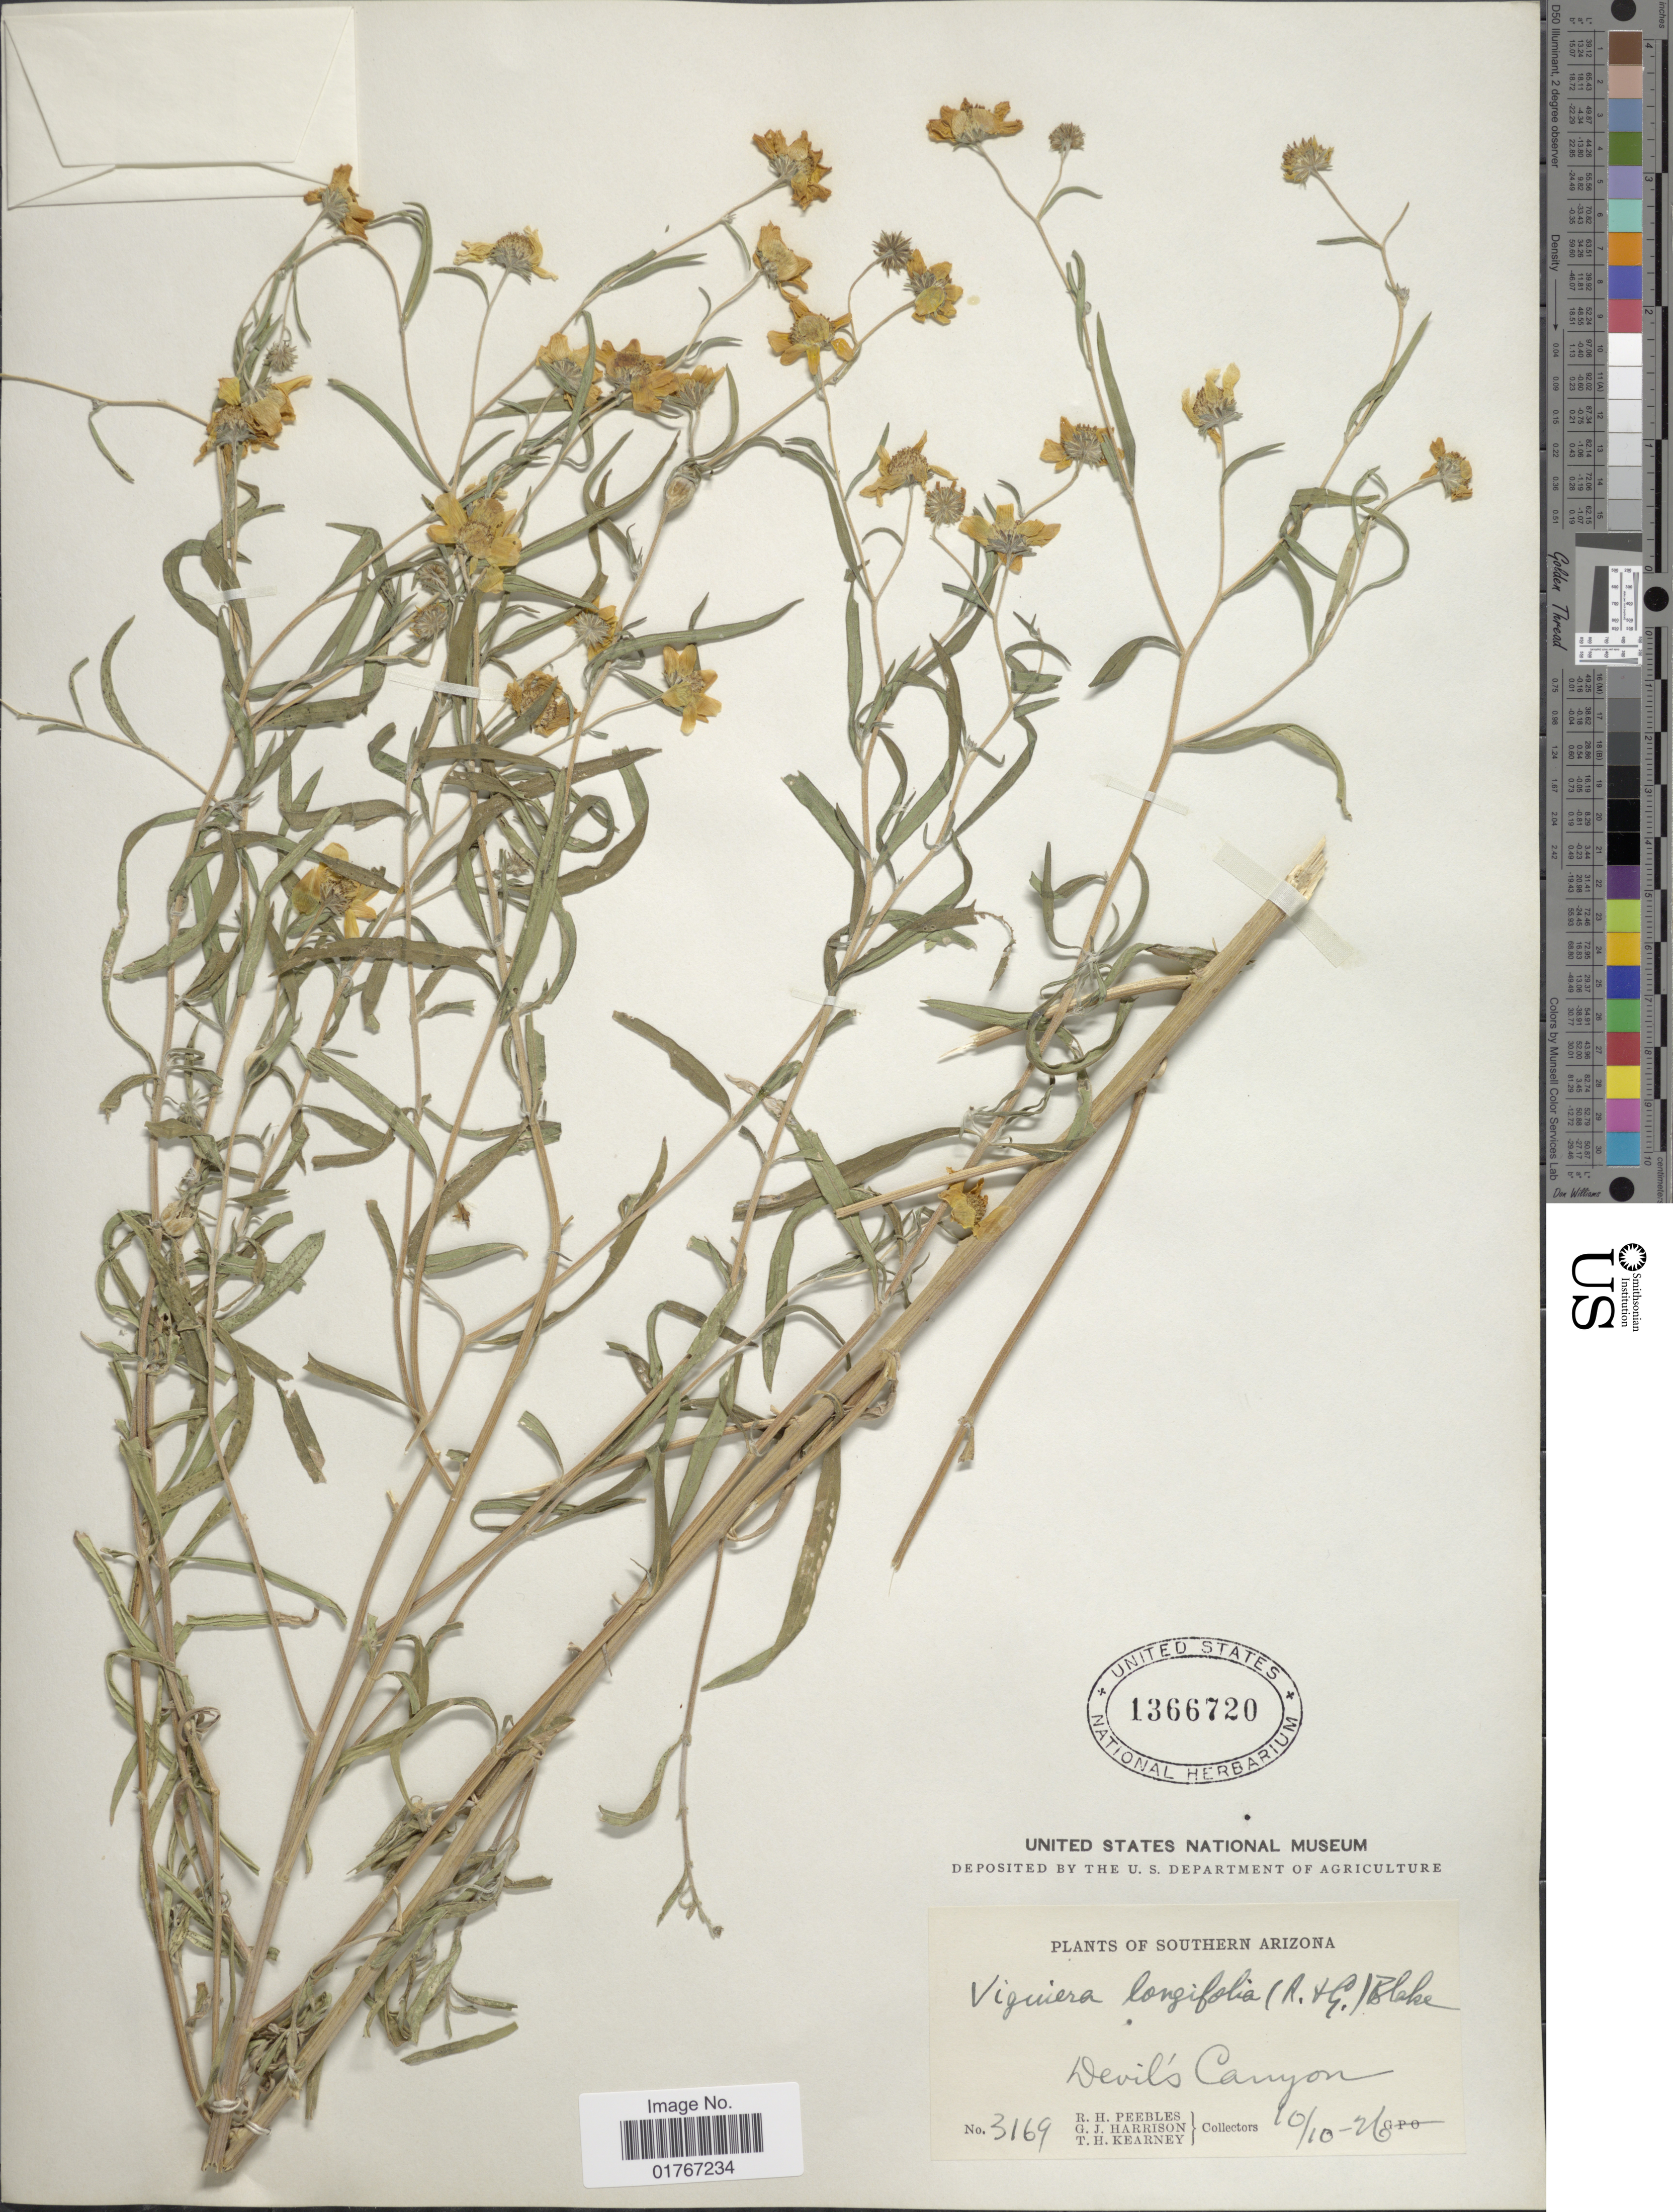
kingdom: Plantae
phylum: Tracheophyta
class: Magnoliopsida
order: Asterales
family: Asteraceae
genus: Heliomeris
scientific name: Heliomeris longifolia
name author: (B.L. Rob.) Cockerell & Greenm.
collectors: R. H. Peebles, G. J. Harrison & T. H. Kearney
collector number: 3169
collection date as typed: Transcribed d/m/y: 10/10/26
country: United States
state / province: Arizona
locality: Souhern Arizona, Devil's Canyon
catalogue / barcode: US 1366720